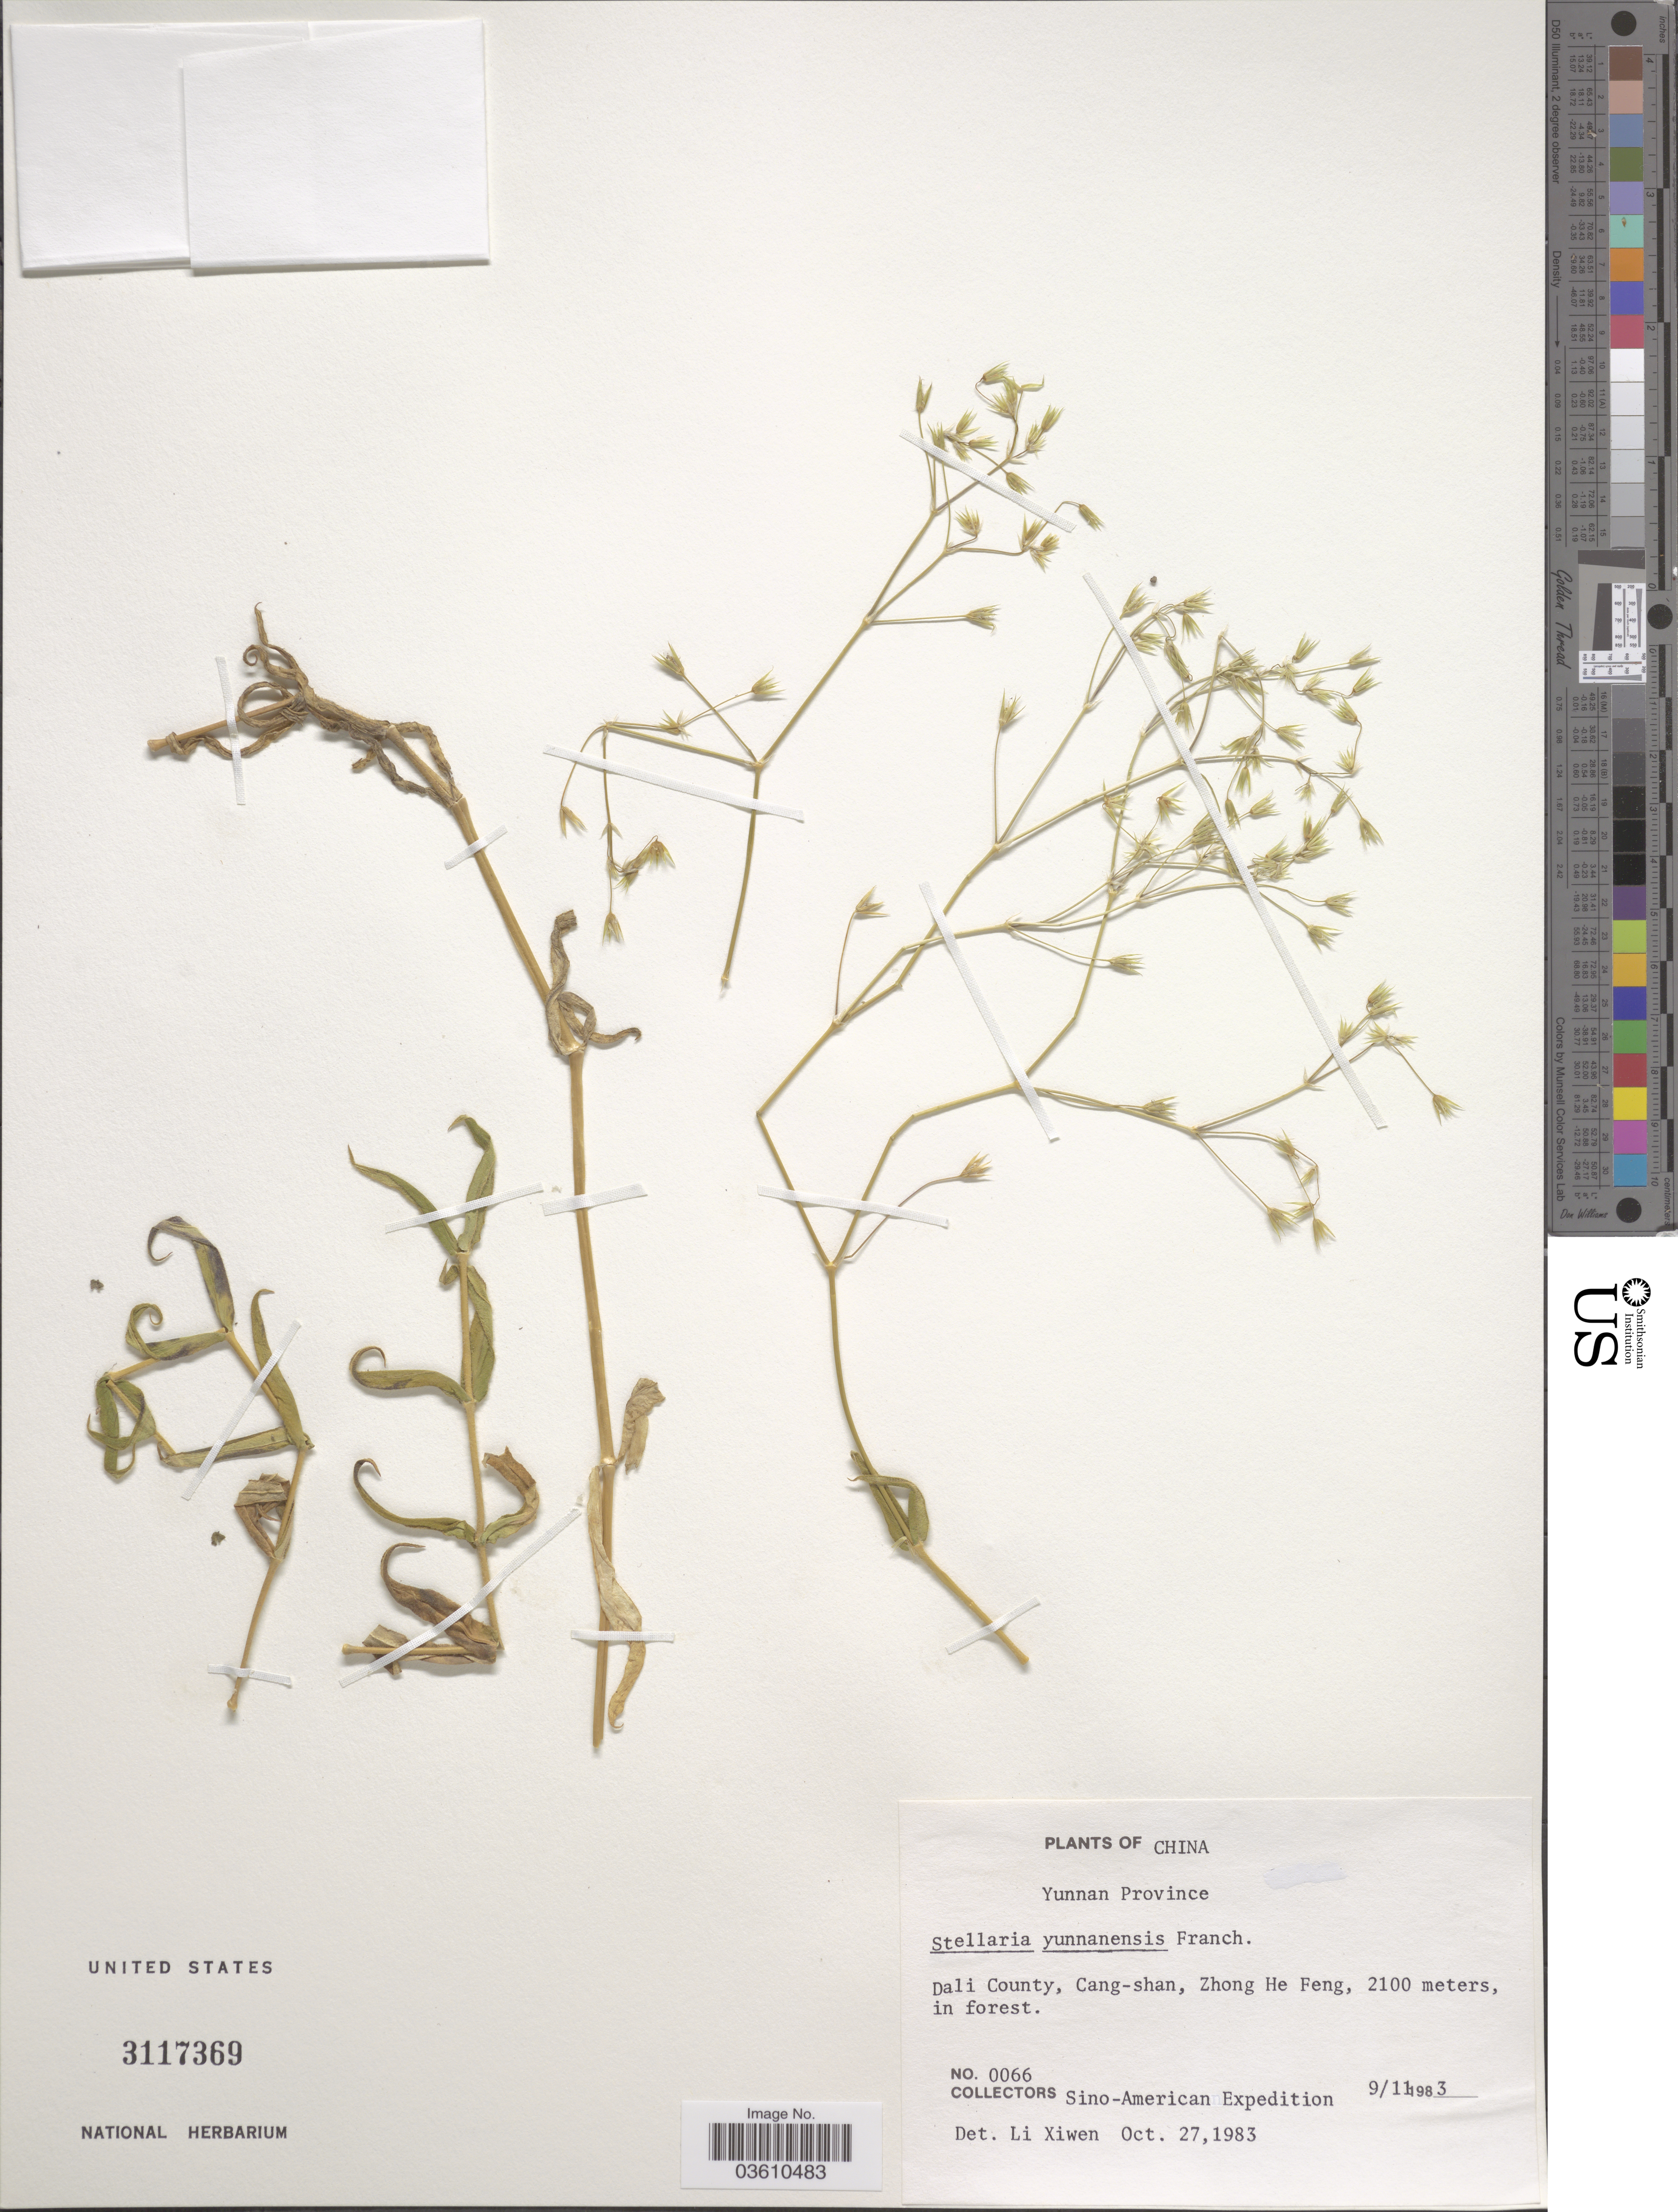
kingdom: Plantae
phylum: Tracheophyta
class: Magnoliopsida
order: Caryophyllales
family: Caryophyllaceae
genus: Stellaria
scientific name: Stellaria yunnanensis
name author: Franch.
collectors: Sino-American Expedition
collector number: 0066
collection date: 1983-11-09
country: China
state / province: Yunnan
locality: Dali County, Cang-shan, Zhong He Feng.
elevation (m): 2100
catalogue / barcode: US 3117369